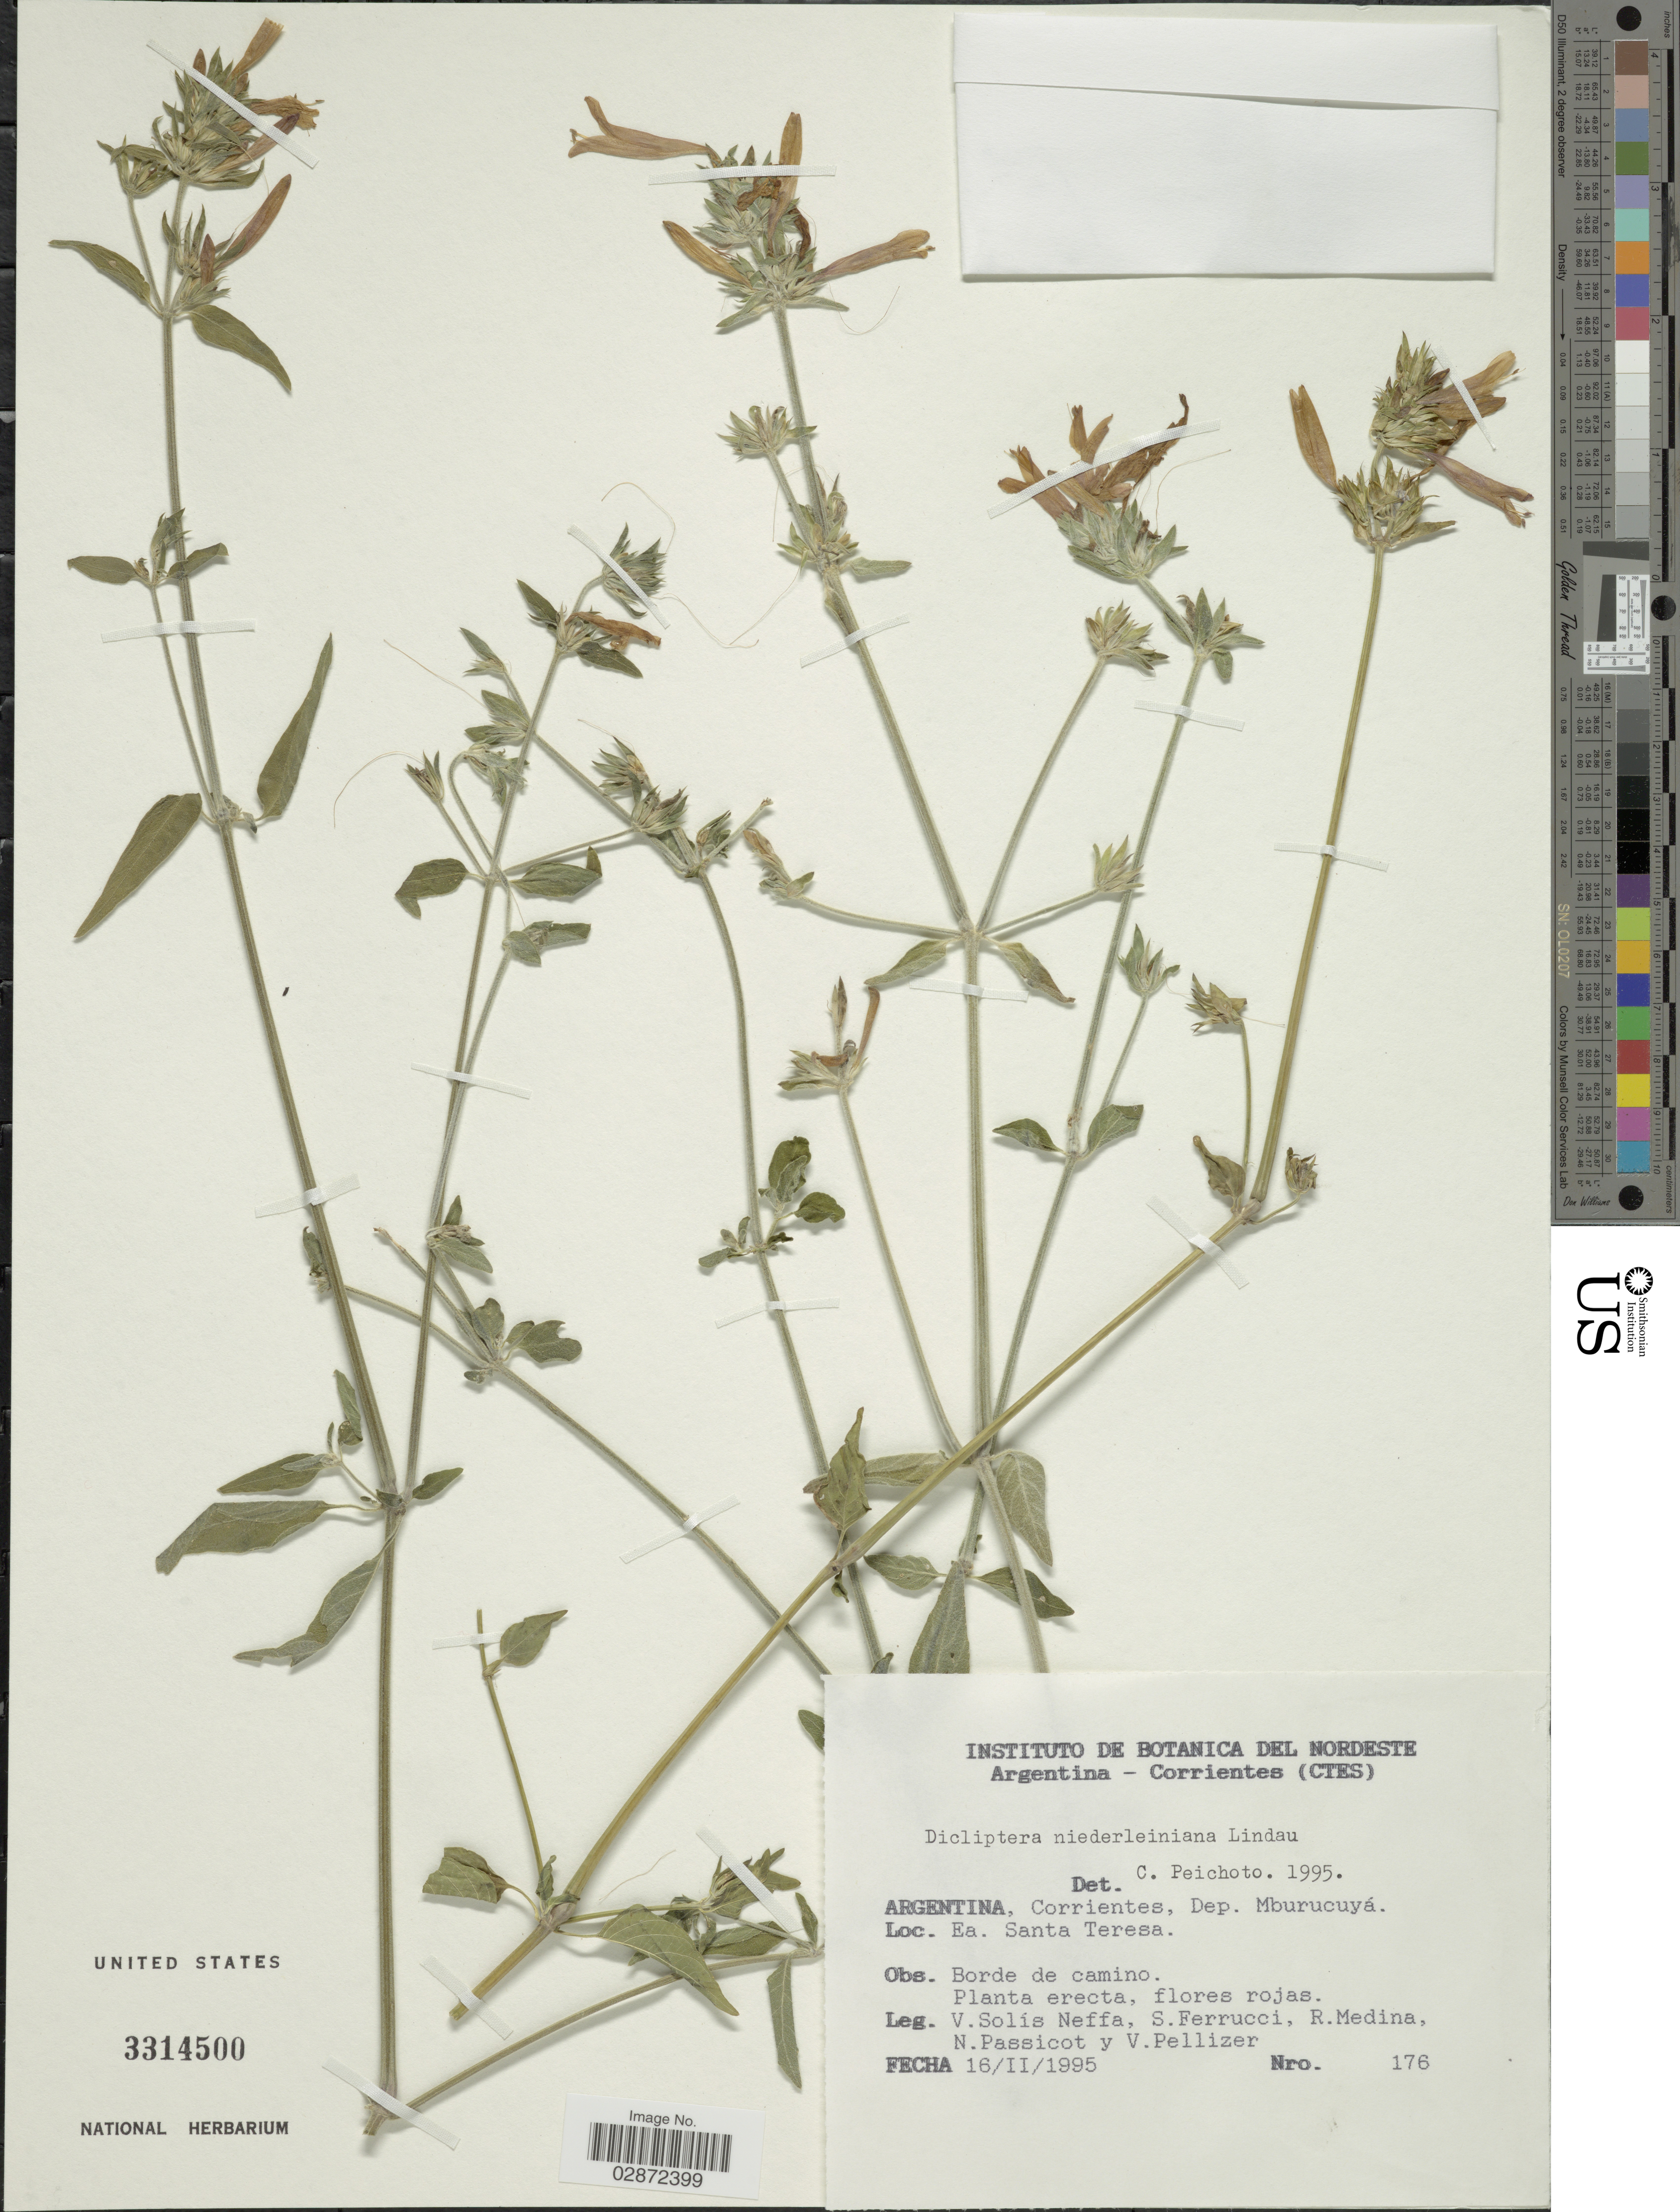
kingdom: Plantae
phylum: Tracheophyta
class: Magnoliopsida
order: Lamiales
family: Acanthaceae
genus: Dicliptera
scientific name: Dicliptera squarrosa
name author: Nees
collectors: V. Solis Neffa, S. Ferrucci, R. Medina, N. Passicot & V. Pellizer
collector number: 176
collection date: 1995-02-16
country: Argentina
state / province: Corrientes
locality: Dep. Mburucuyá. Ea. Santa Teresa.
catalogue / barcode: US 3314500